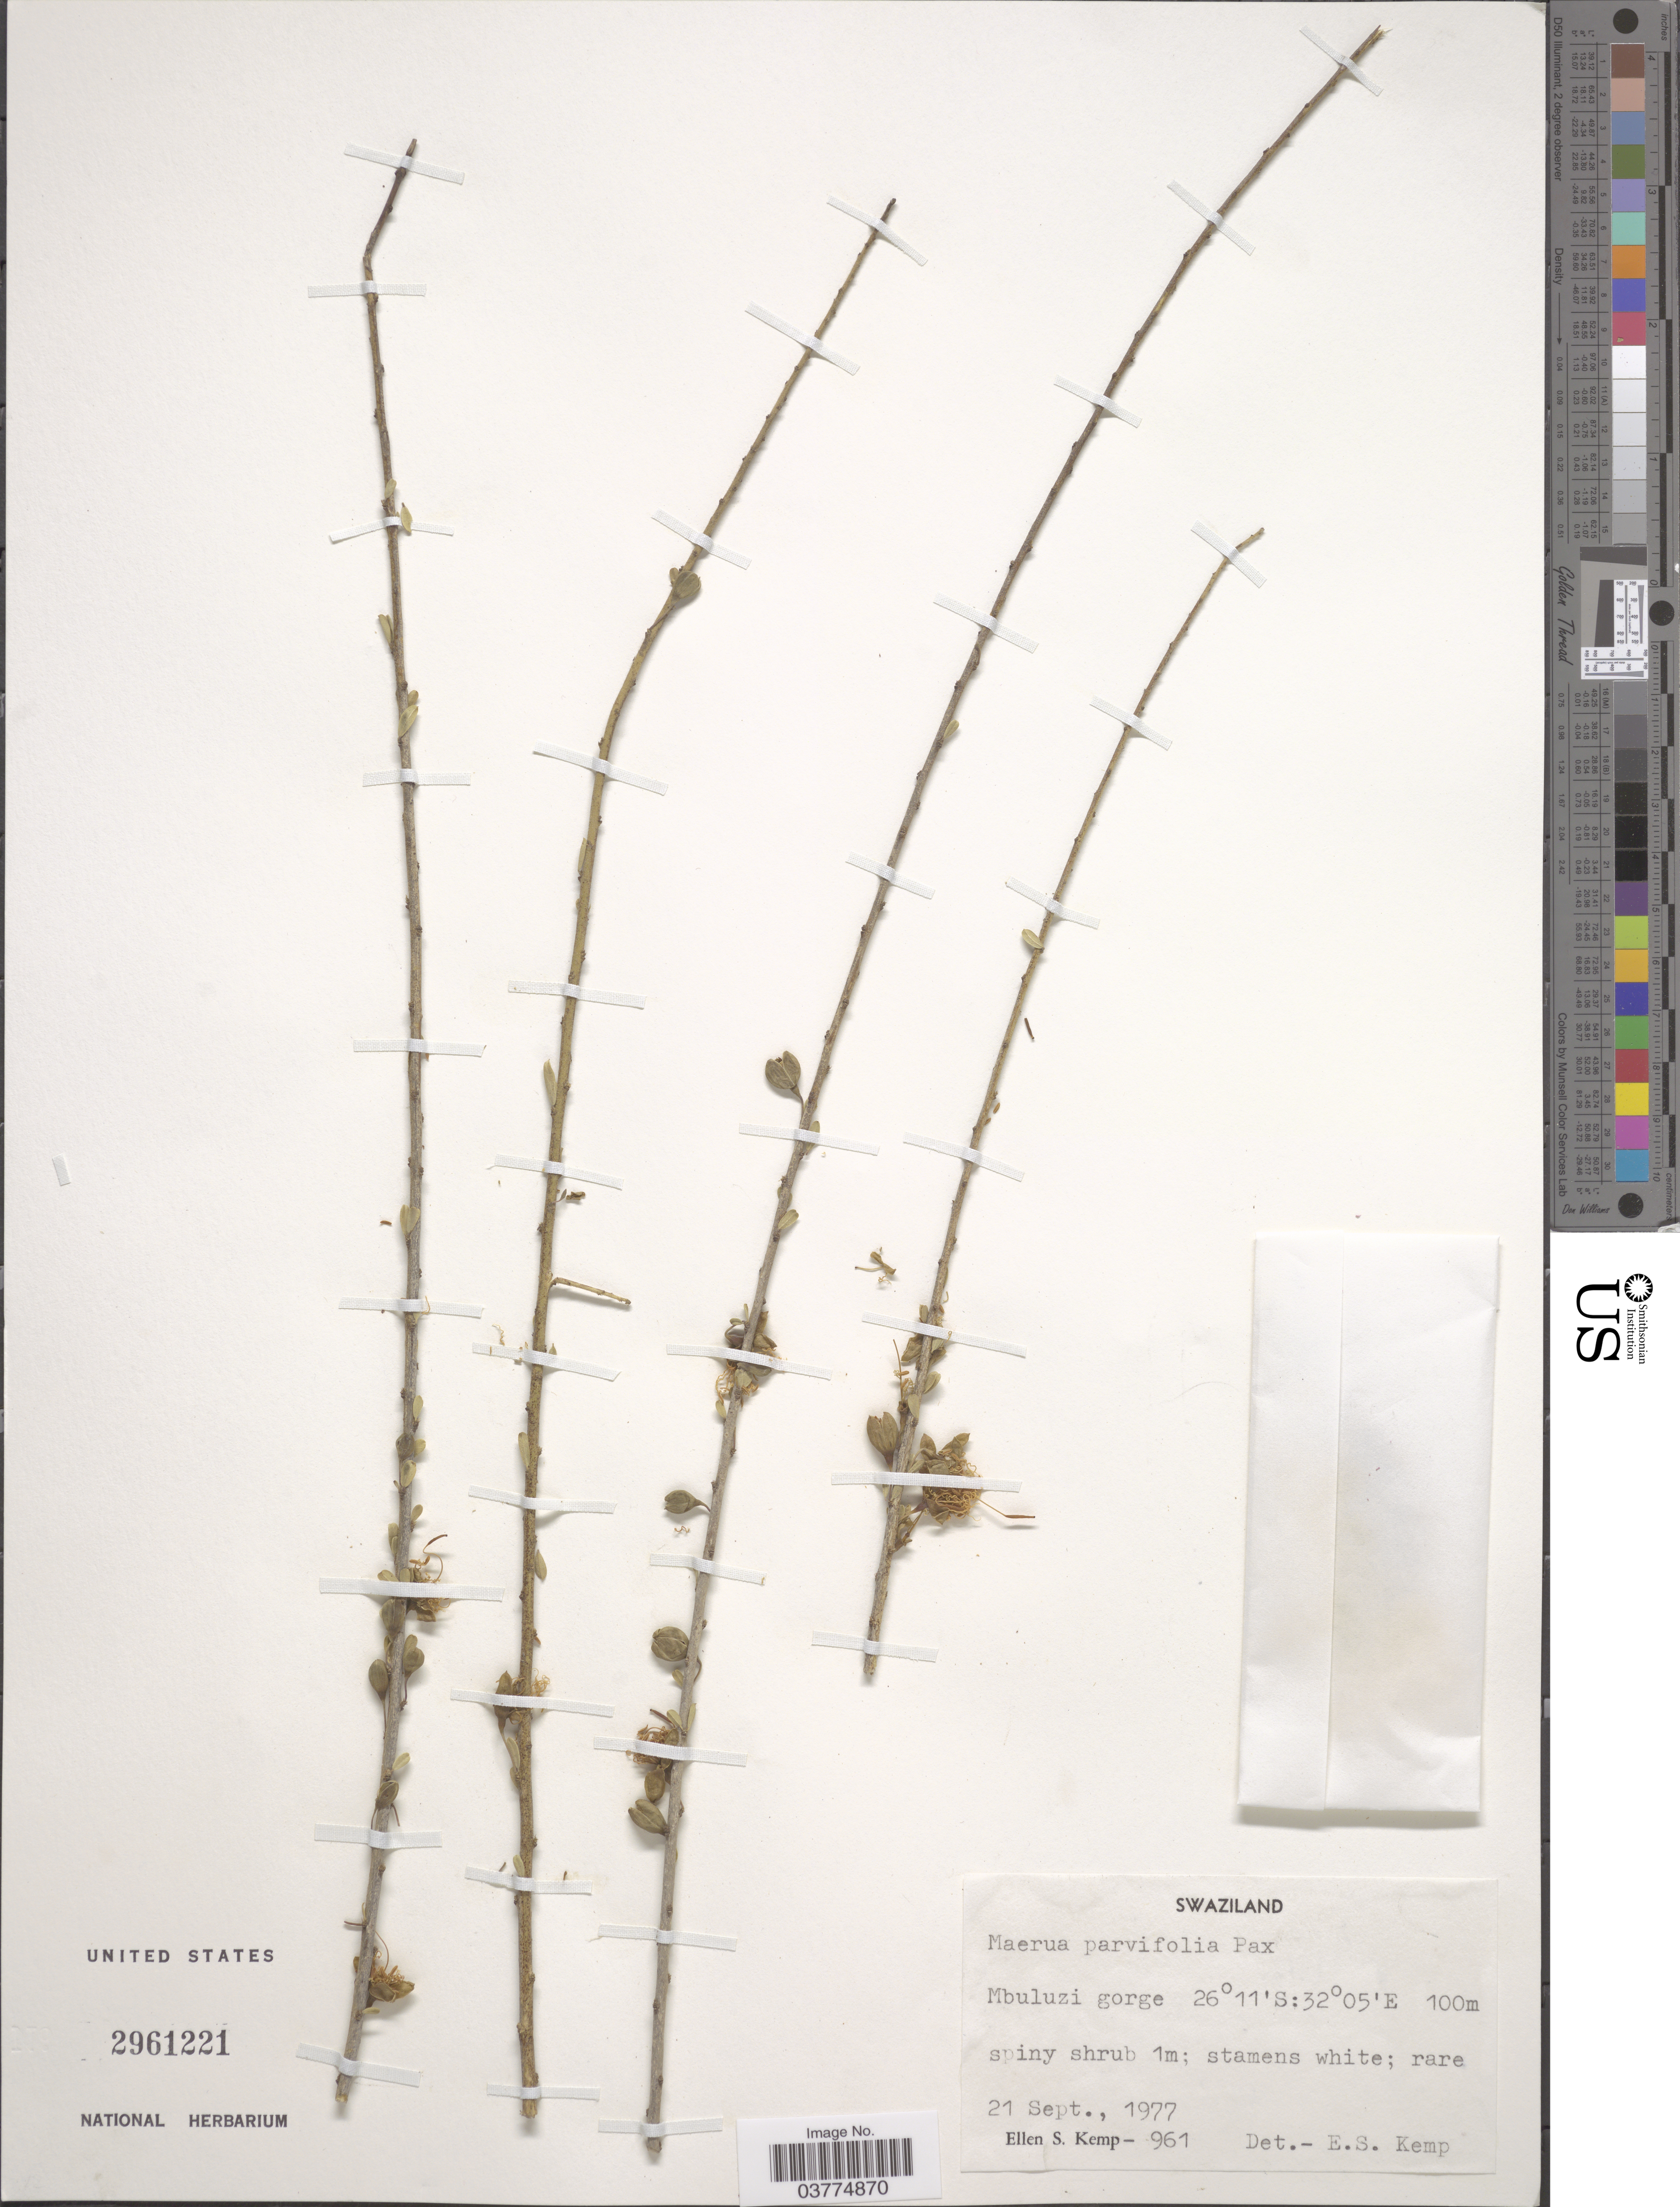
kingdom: Plantae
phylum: Tracheophyta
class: Magnoliopsida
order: Brassicales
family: Capparaceae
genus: Maerua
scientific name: Maerua parvifolia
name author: Pax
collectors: E. S. Kemp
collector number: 961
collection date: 1977-09-21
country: Eswatini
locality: Mbuluzi gorge.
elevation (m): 100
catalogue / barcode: US 2961221